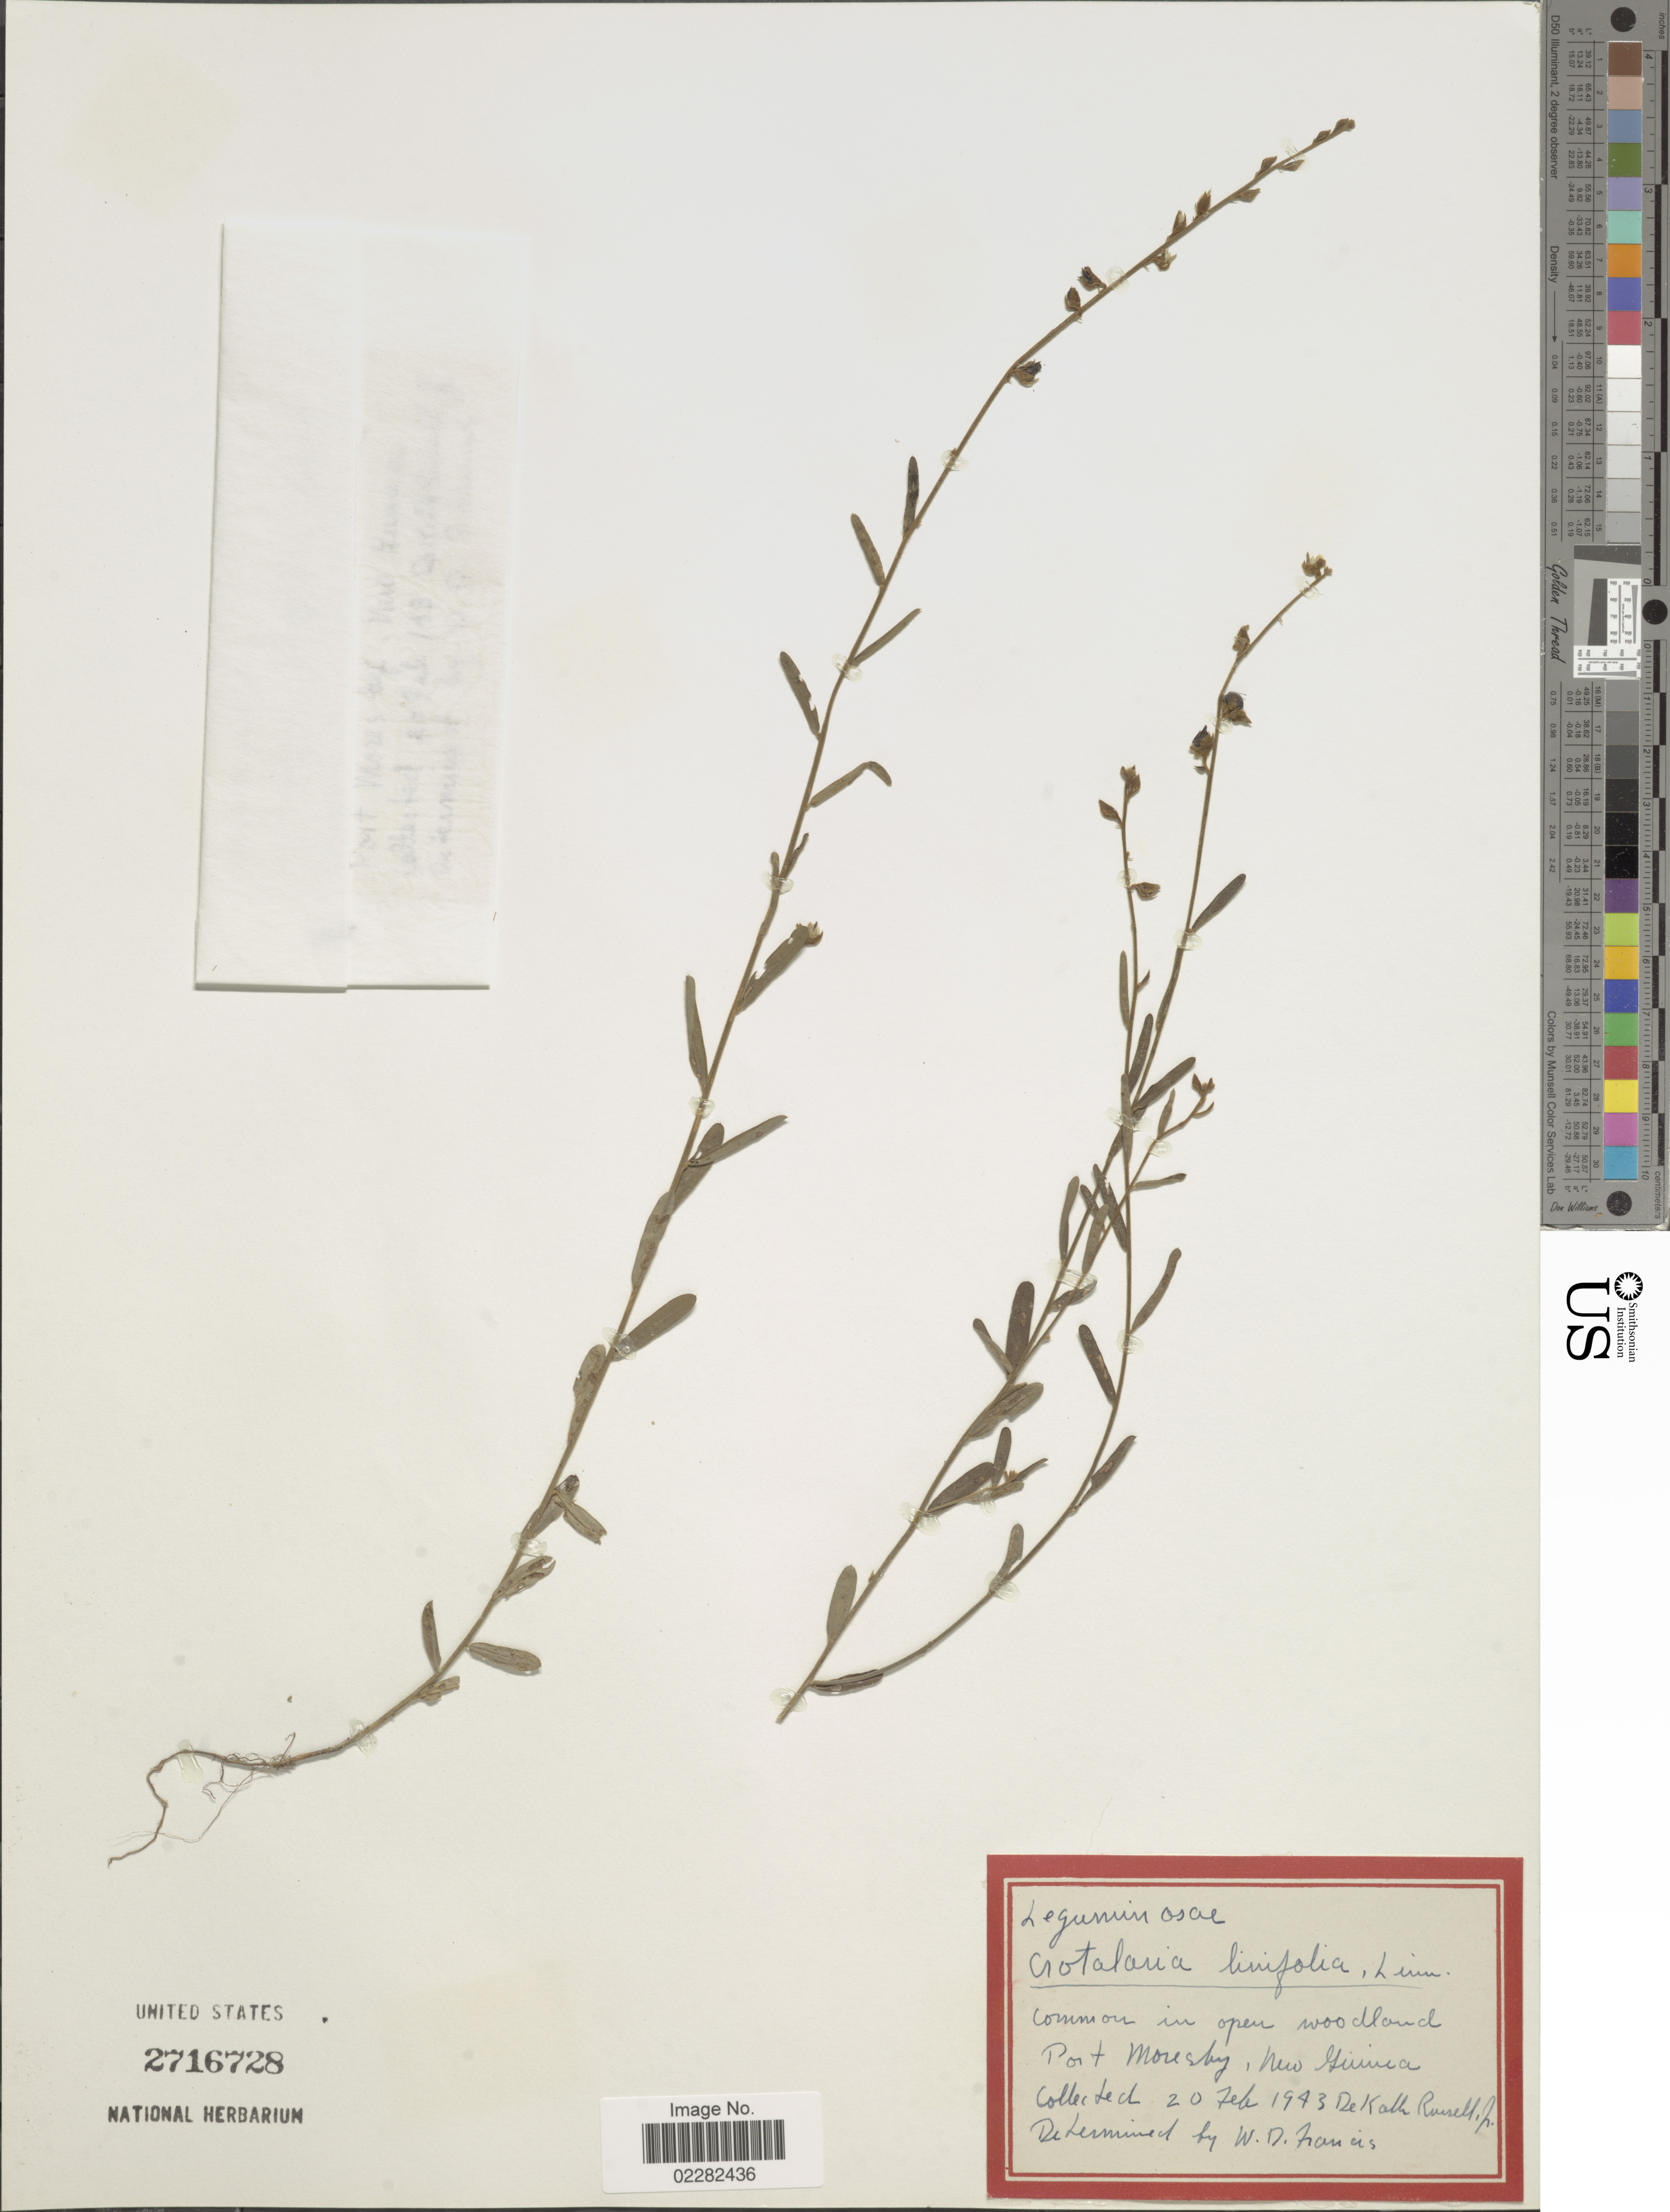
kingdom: Plantae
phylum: Tracheophyta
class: Magnoliopsida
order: Fabales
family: Fabaceae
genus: Crotalaria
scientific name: Crotalaria linifolia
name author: L. f.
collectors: D. K. Russell Jr.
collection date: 1943-02-20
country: Papua New Guinea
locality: Port Moresby, New Guinea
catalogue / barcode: US 2716728